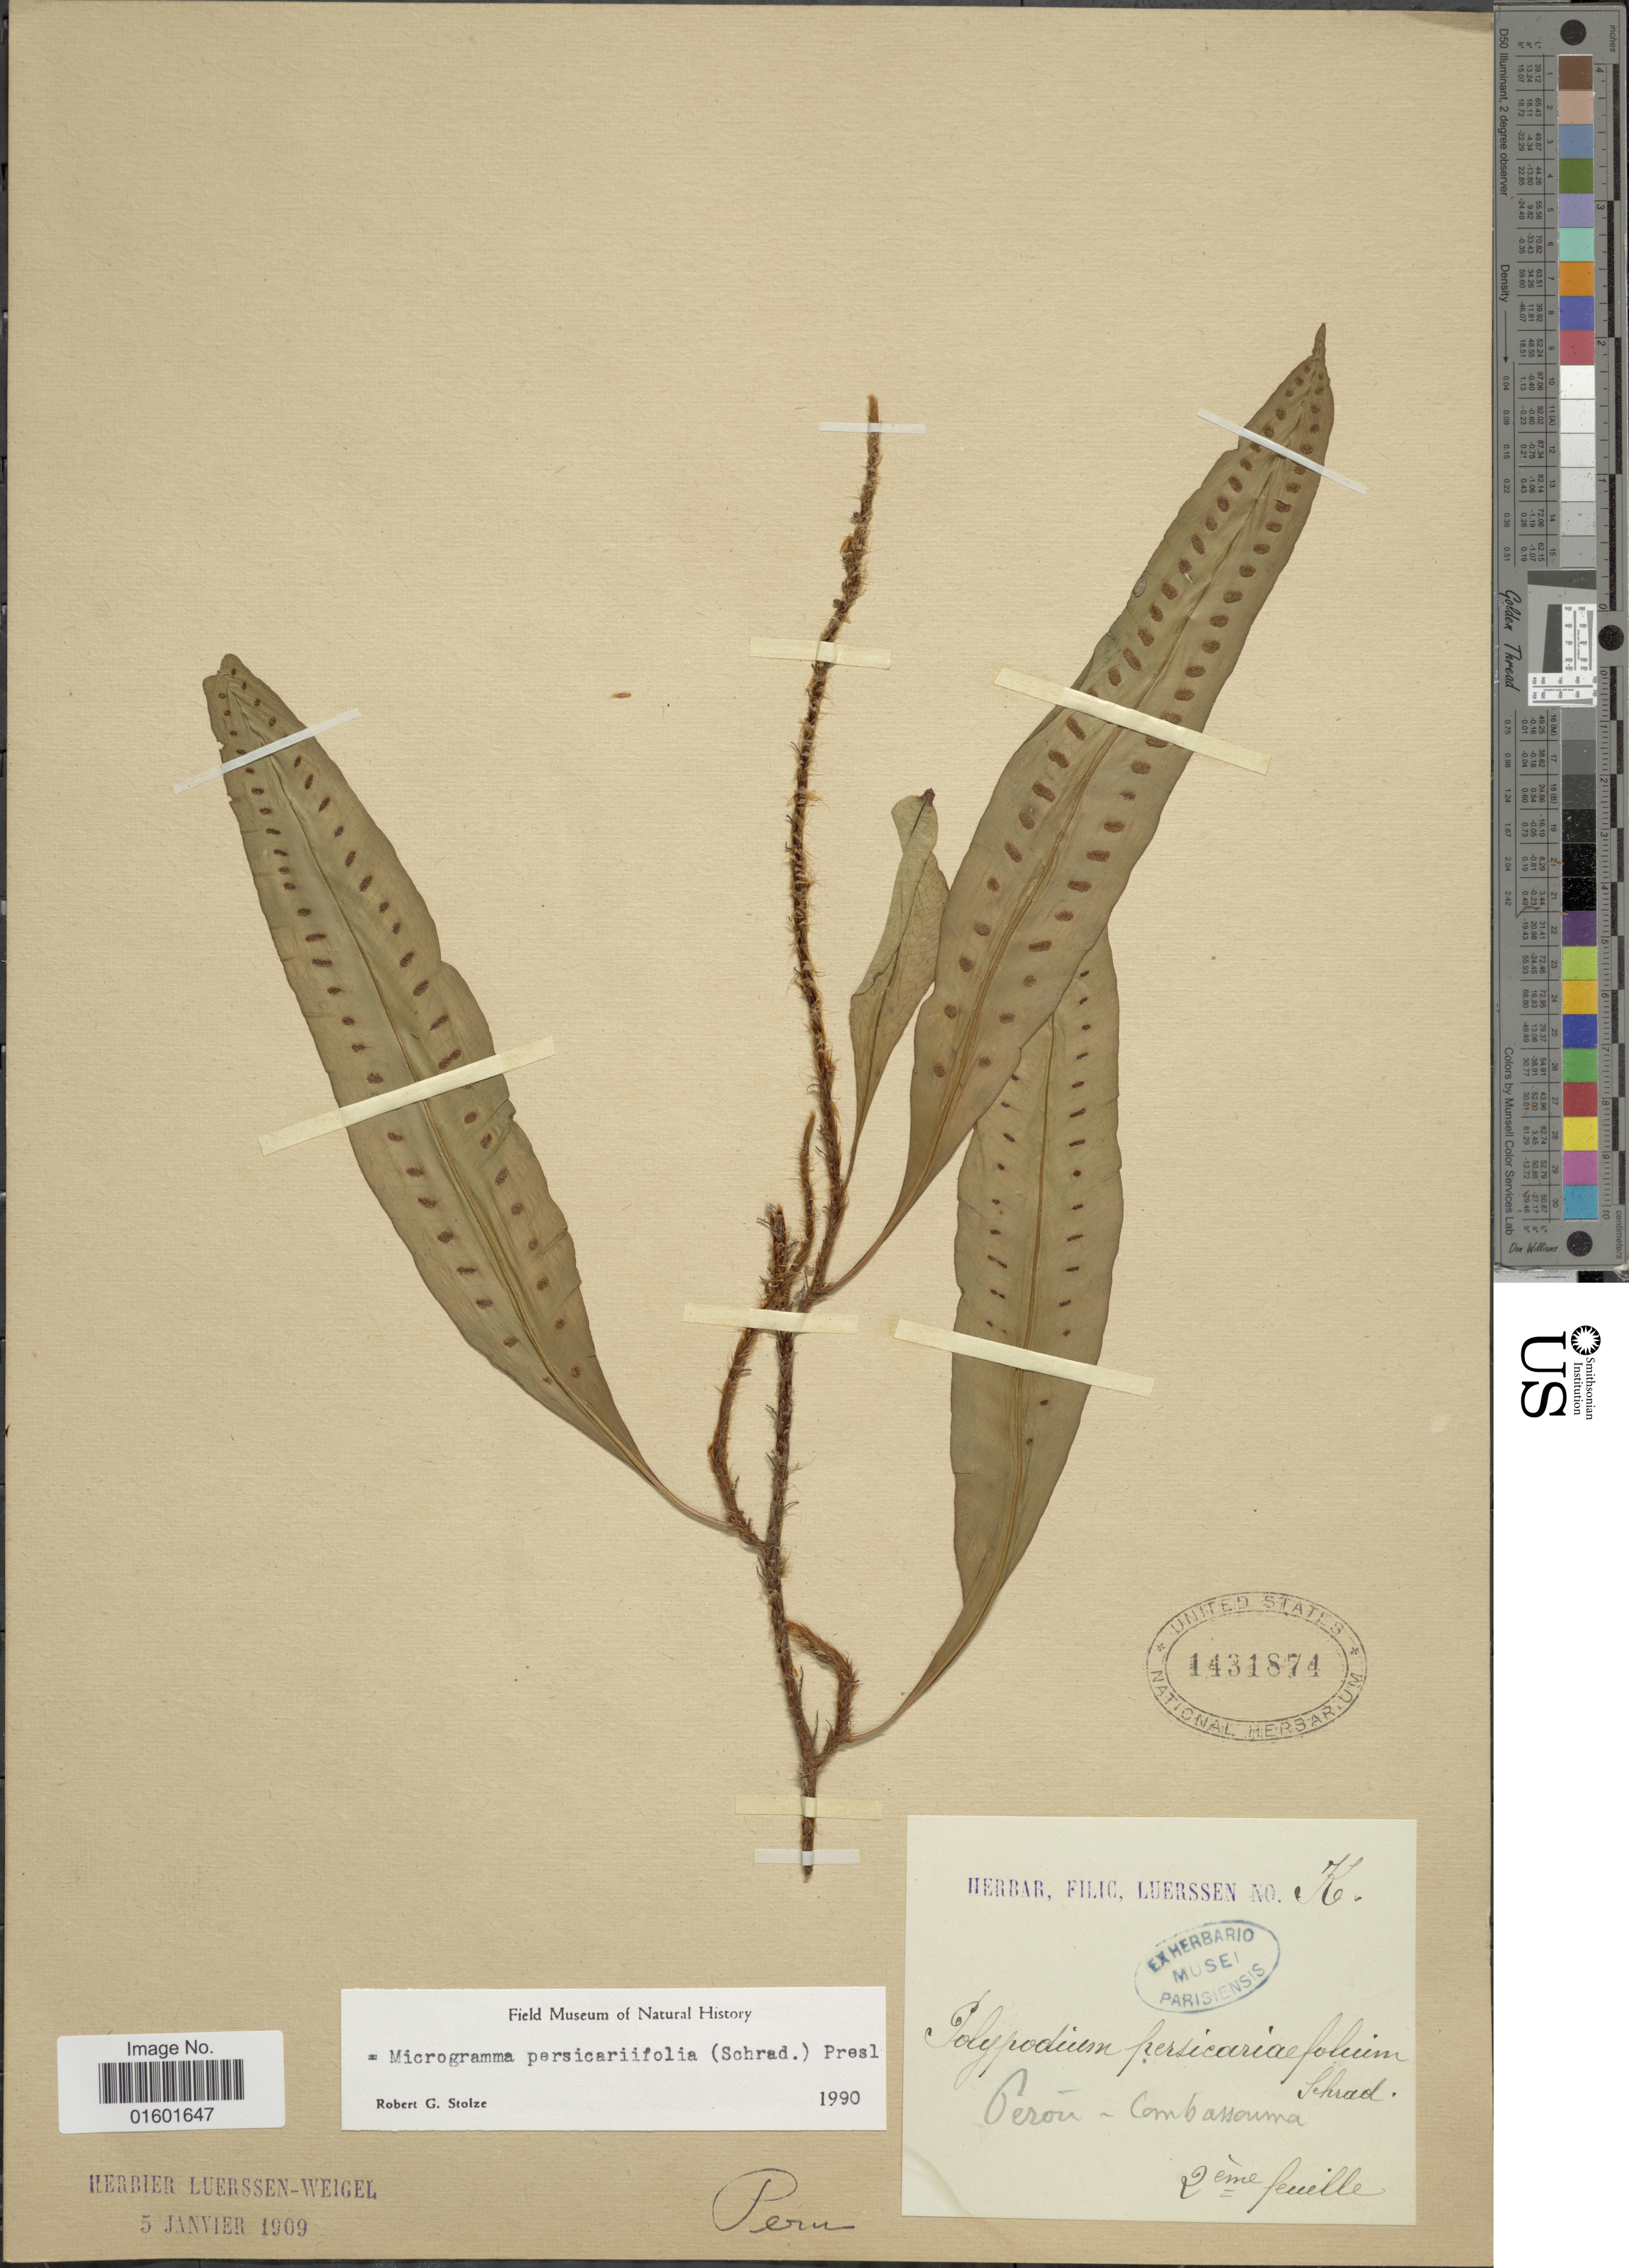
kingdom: Plantae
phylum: Tracheophyta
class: Polypodiopsida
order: Polypodiales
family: Polypodiaceae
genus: Microgramma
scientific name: Microgramma persicariifolia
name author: (Schrad.) C. Presl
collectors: ex herb. Luerssen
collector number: K?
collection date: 1909-01-05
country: Peru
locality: Perou - Combassouma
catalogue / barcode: US 1431874